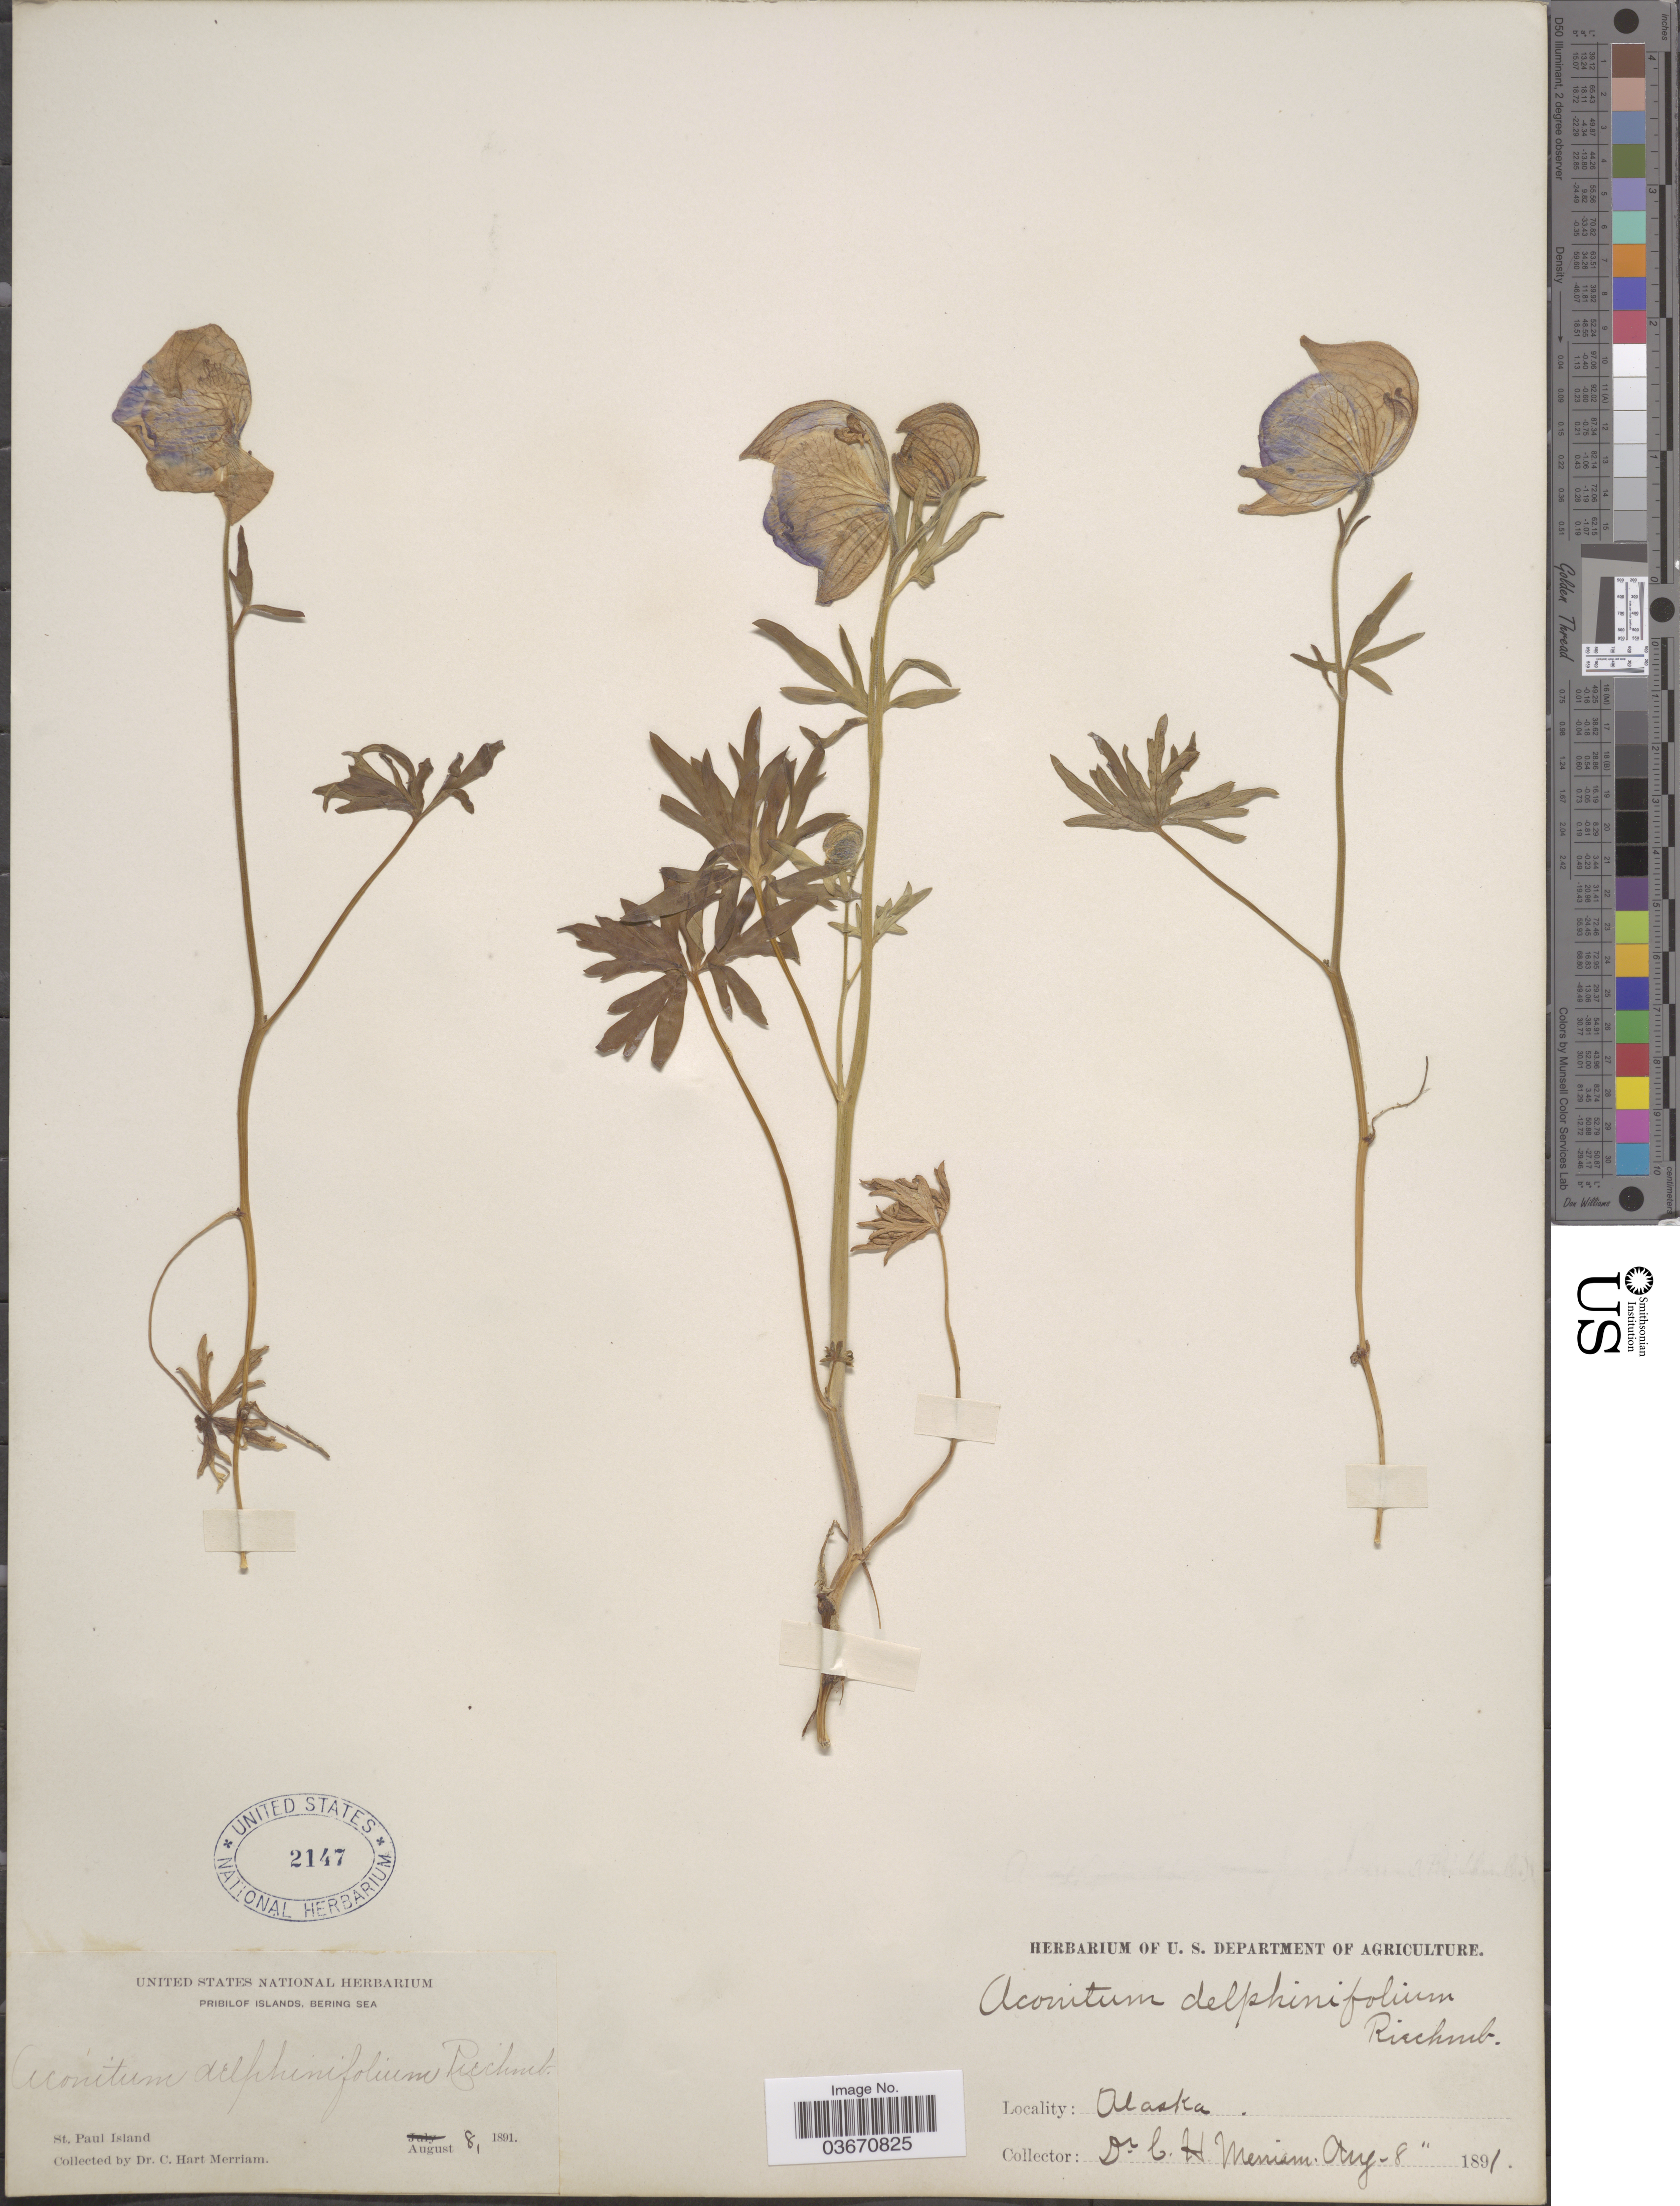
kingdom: Plantae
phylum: Tracheophyta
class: Magnoliopsida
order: Ranunculales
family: Ranunculaceae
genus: Aconitum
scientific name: Aconitum delphinifolium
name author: DC.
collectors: C. Merriam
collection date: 1891-08-08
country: United States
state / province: Alaska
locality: Pribilof Islands, Bering Sea. St. Paul Island.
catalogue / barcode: US 2147